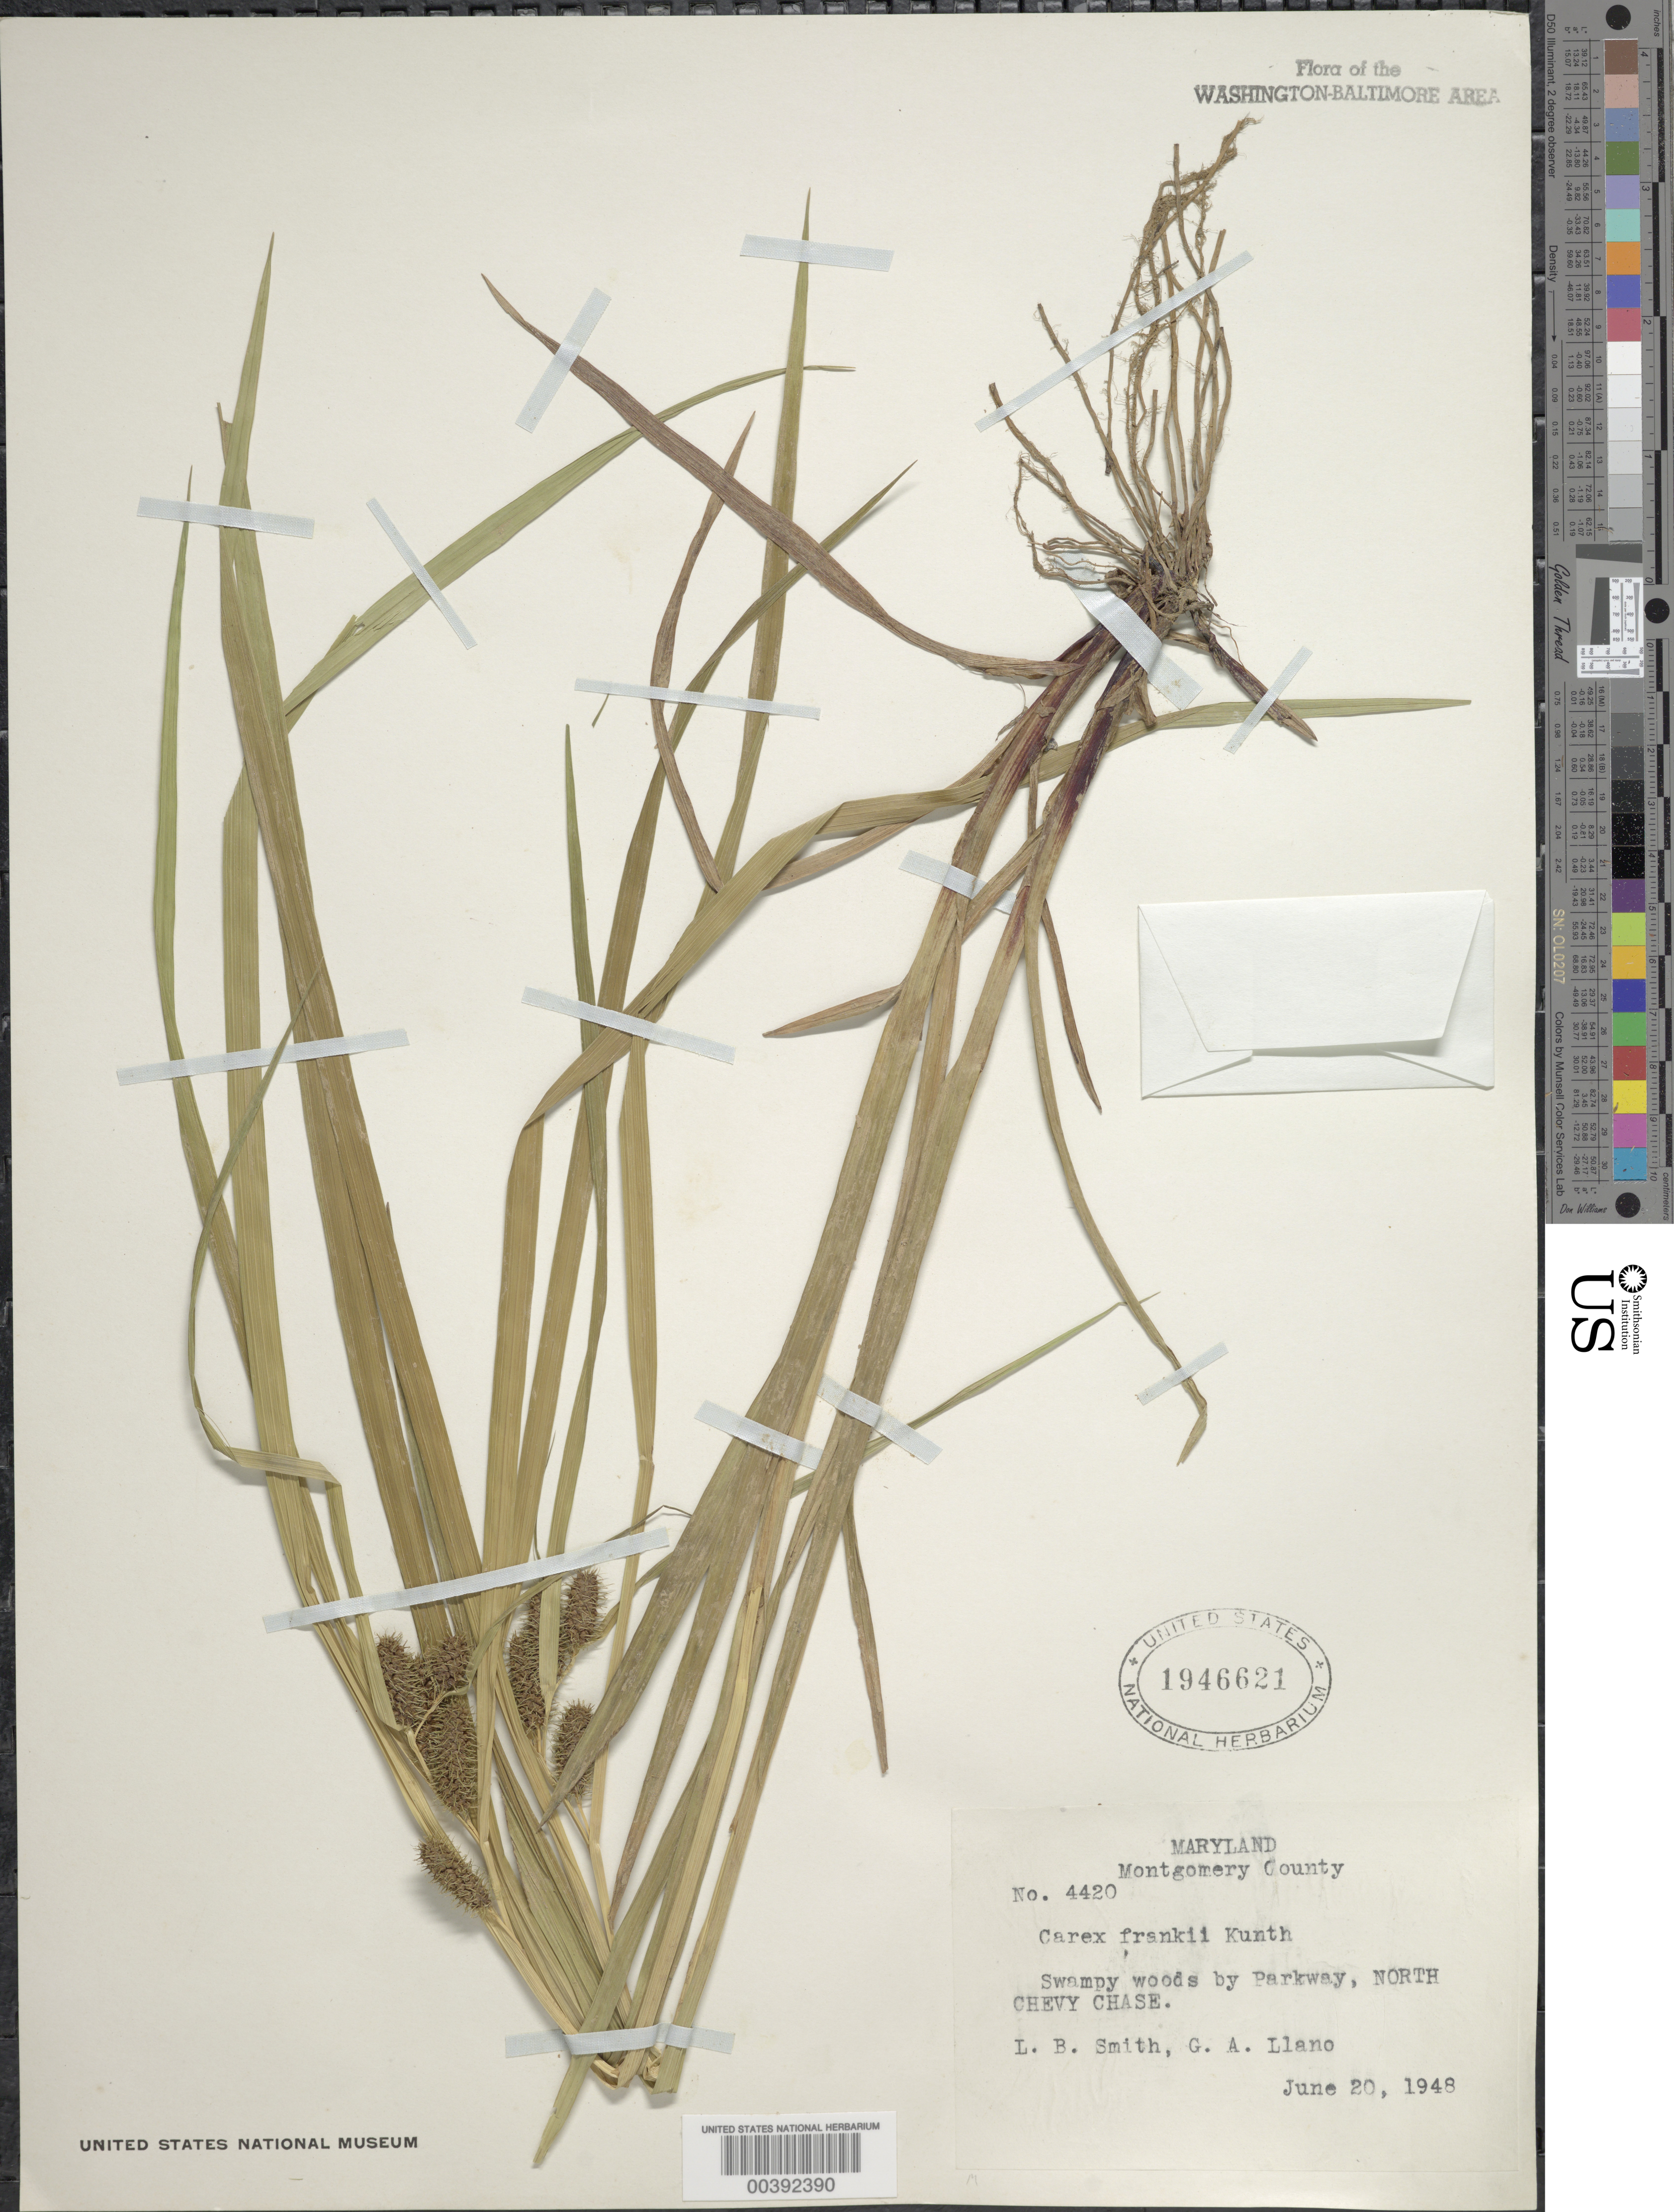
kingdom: Plantae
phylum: Tracheophyta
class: Liliopsida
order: Poales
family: Cyperaceae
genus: Carex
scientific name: Carex frankii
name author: Kunth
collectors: L. Smith & G. Llano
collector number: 4420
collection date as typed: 20 Jun 1948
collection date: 1948-06-20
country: United States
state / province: Maryland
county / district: Montgomery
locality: North Chevy Chase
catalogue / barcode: US 1946621